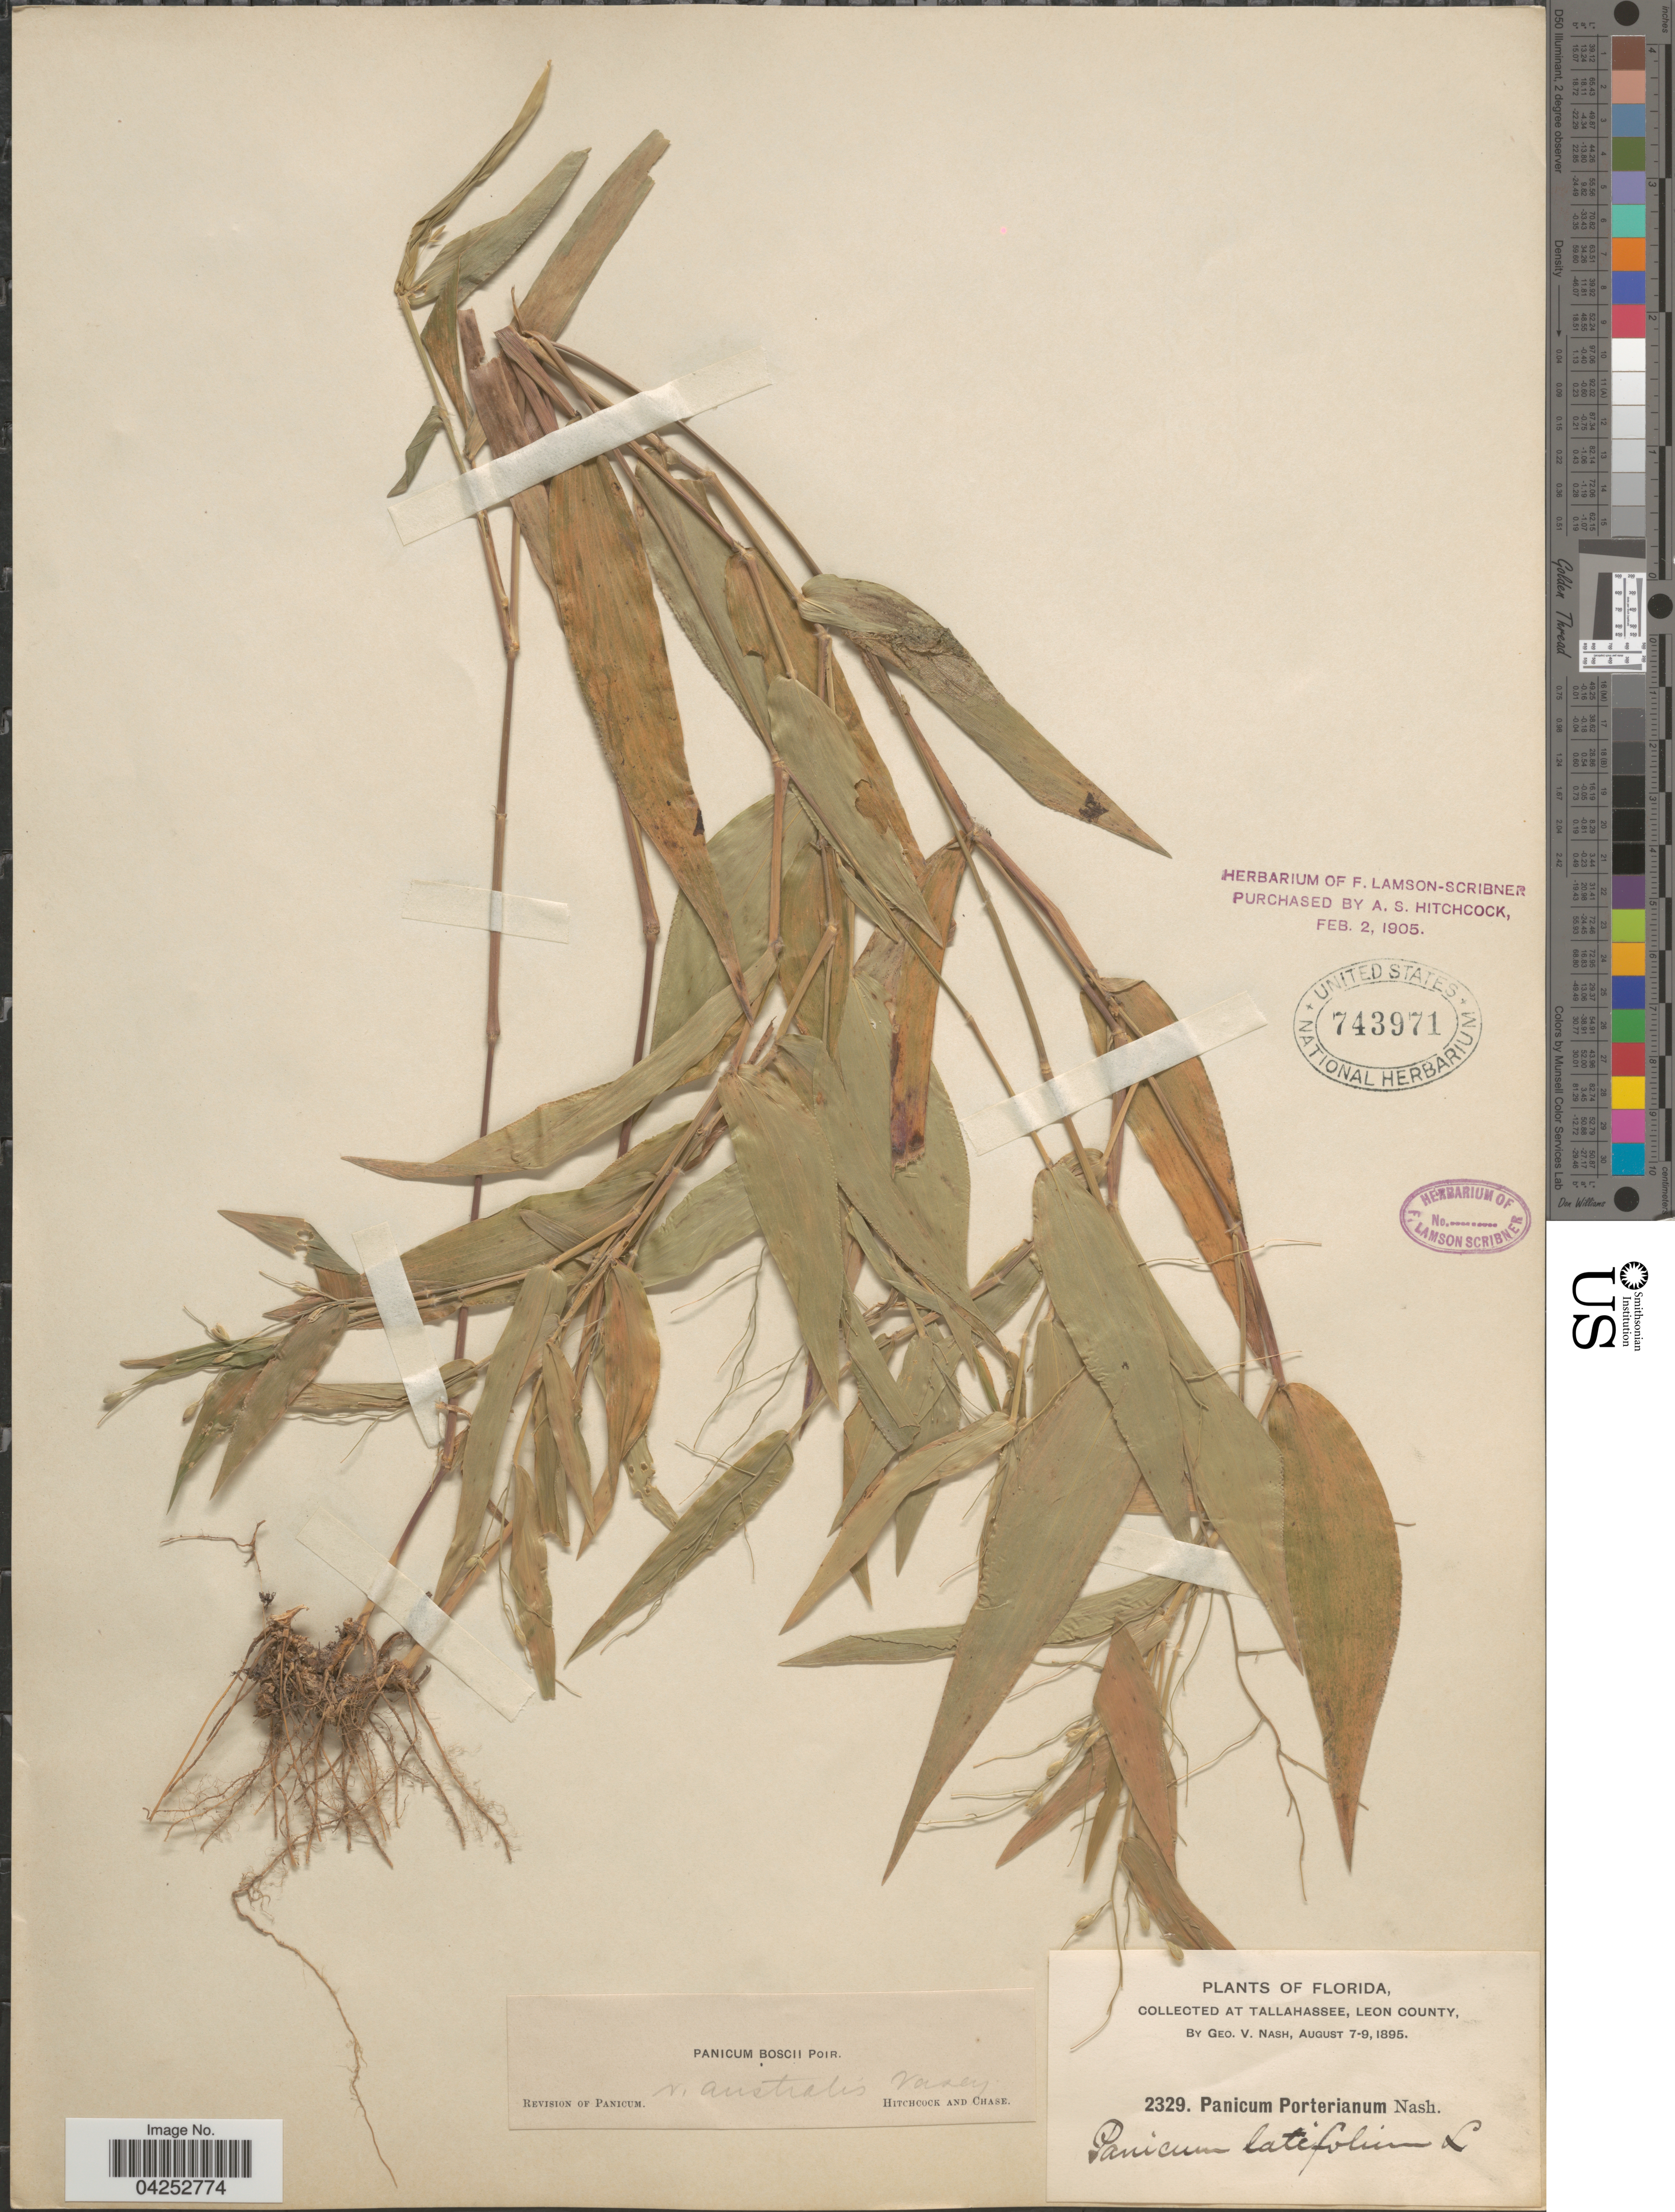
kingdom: Plantae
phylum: Tracheophyta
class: Liliopsida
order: Poales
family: Poaceae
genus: Dichanthelium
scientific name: Dichanthelium boscii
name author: (Poir.) Gould & C.A. Clark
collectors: G. V. Nash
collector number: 2329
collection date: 1895-08-07/1895-08-09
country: United States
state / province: Florida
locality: At Tallahassee, Leon County.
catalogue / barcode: US 743971